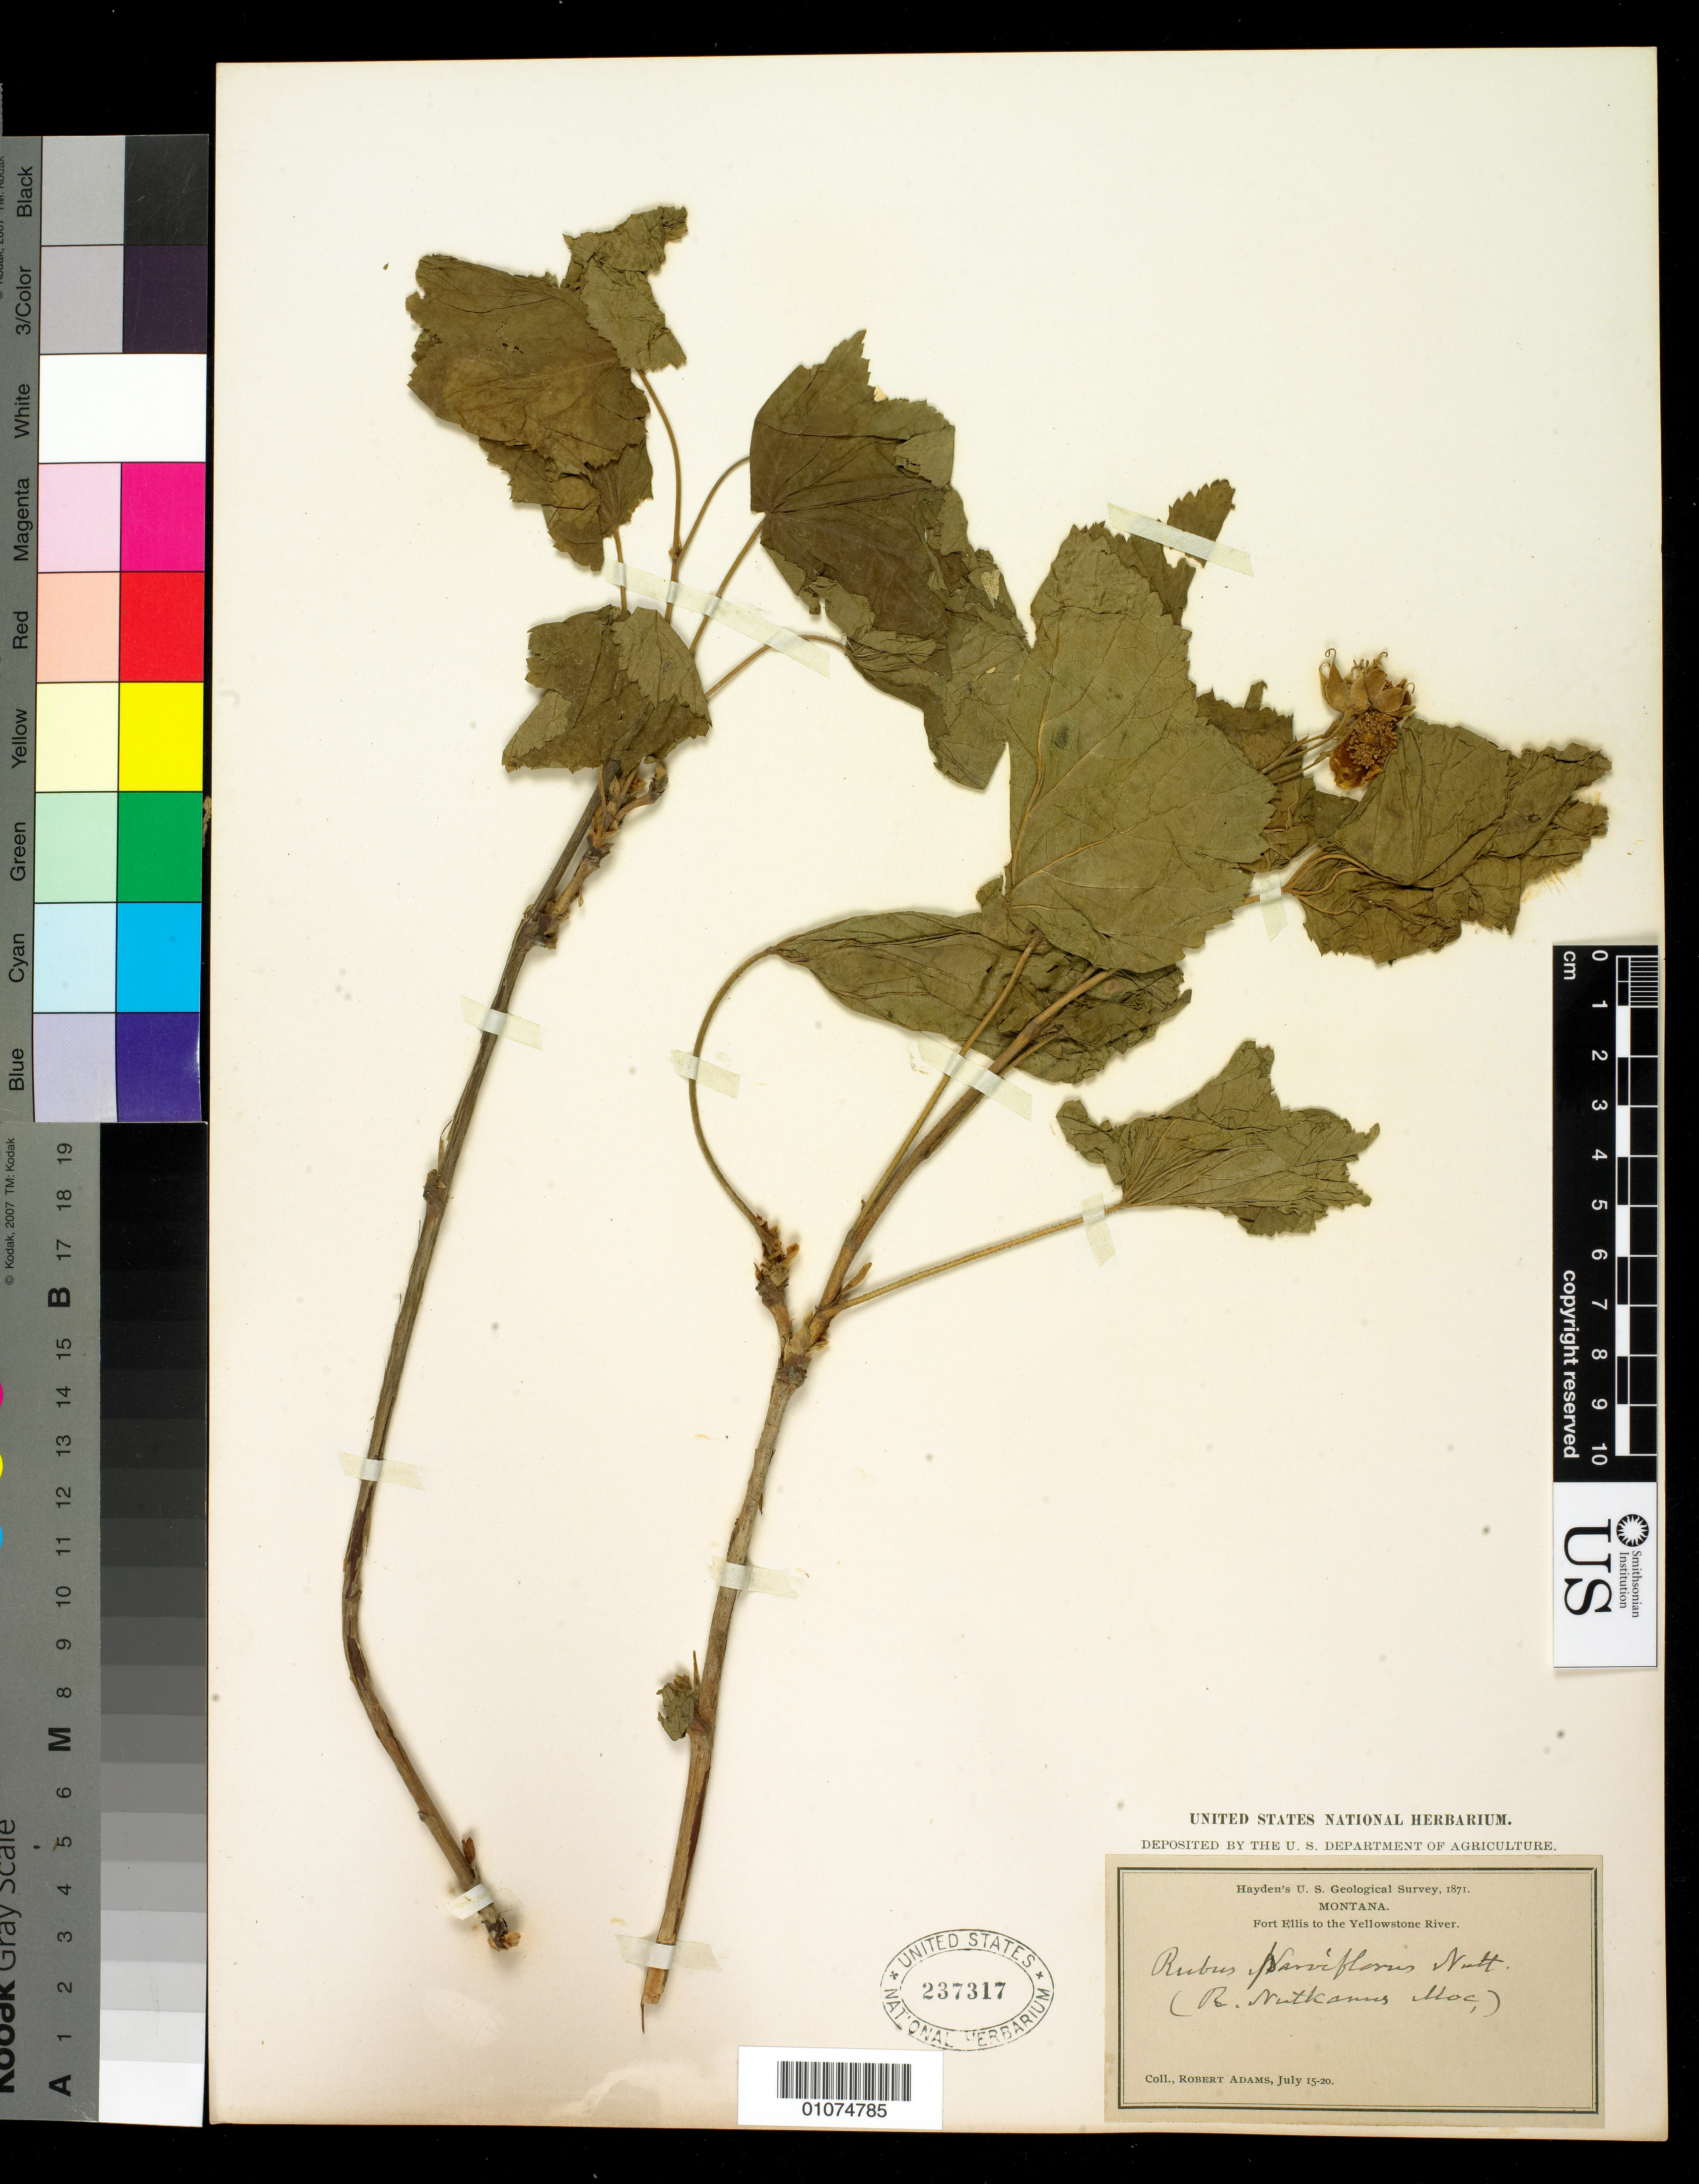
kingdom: Plantae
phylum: Tracheophyta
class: Magnoliopsida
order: Rosales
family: Rosaceae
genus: Rubus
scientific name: Rubus parviflorus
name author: Nutt.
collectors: R. Adams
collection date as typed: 15 Jul 1871 to 31 Jul 1871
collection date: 1871-07-15/1871-07-31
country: United States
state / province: Montana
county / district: Gallatin / Park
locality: Fort Hills to the Yellowstone River